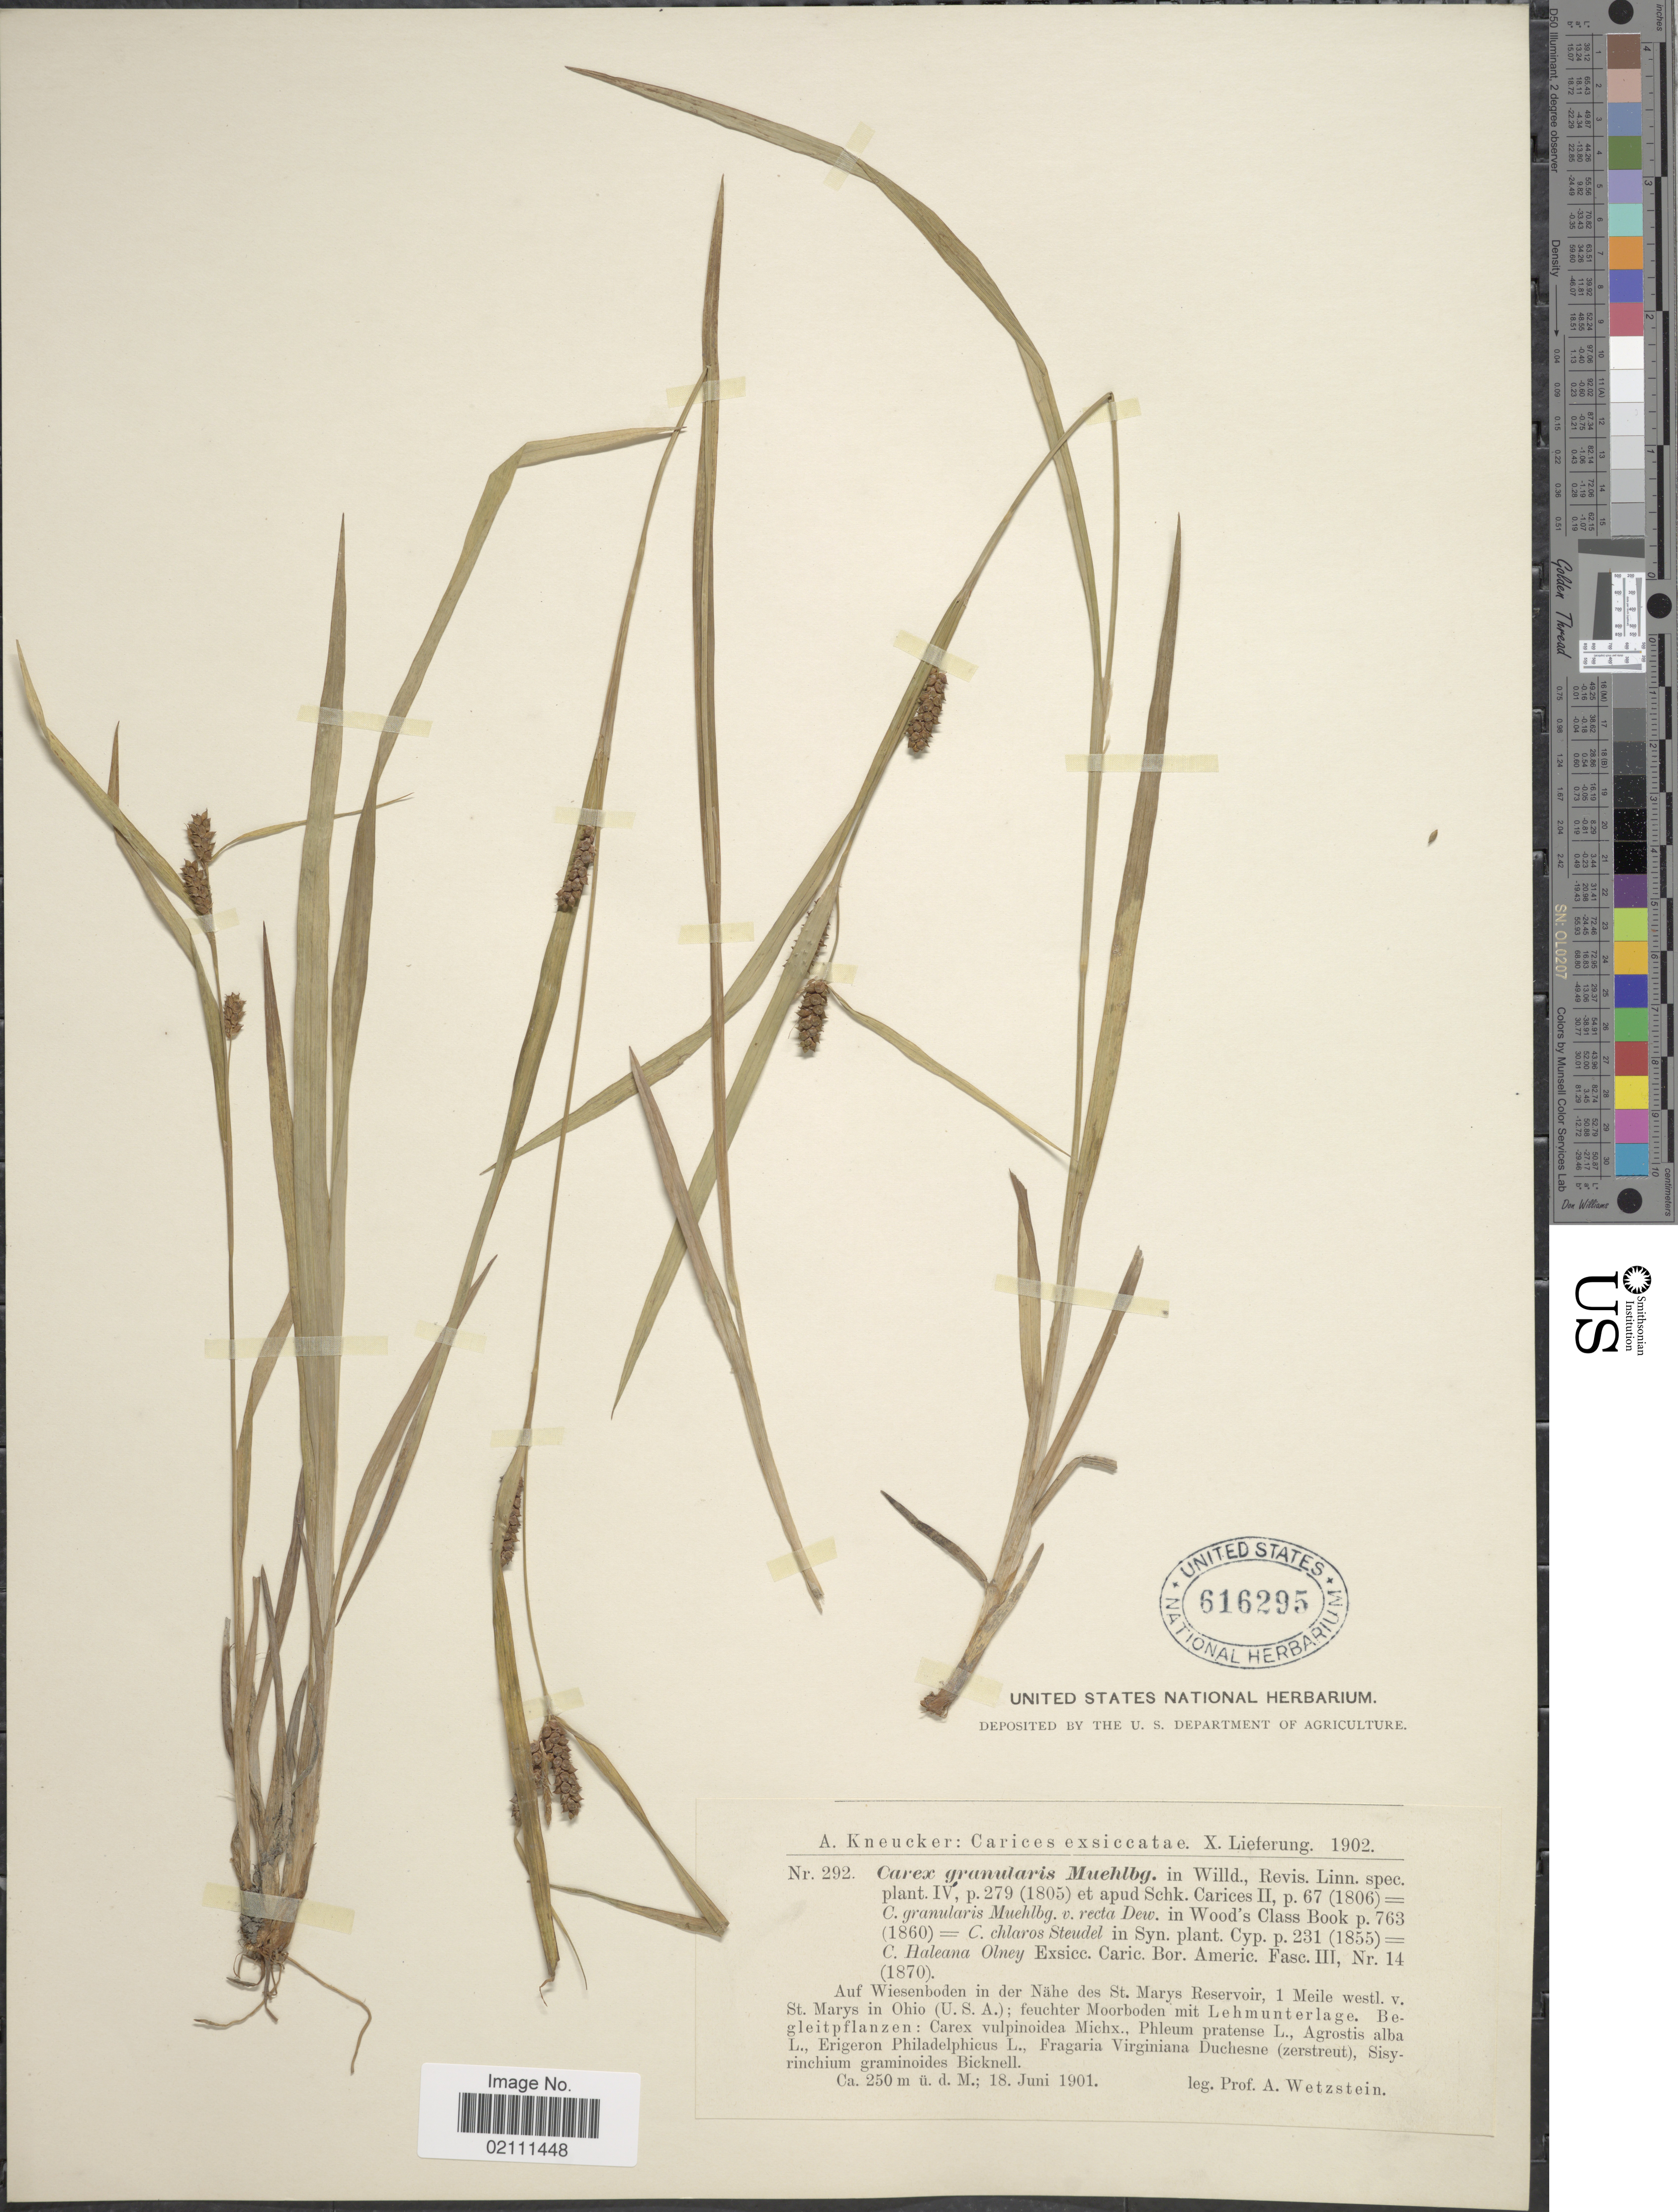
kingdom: Plantae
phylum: Tracheophyta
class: Liliopsida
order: Poales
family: Cyperaceae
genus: Carex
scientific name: Carex granularis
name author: Muhl. ex Willd.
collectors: A. Wetzstein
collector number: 292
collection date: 1901-06-18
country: United States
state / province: Ohio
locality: Auf Wiesenboden in der Nahe des St. Marys Reservoid, 1 Meile westl. v. St. Marys in Ohio; feuchter Moorboden mit Lehmunterlage.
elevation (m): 250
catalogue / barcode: US 616295